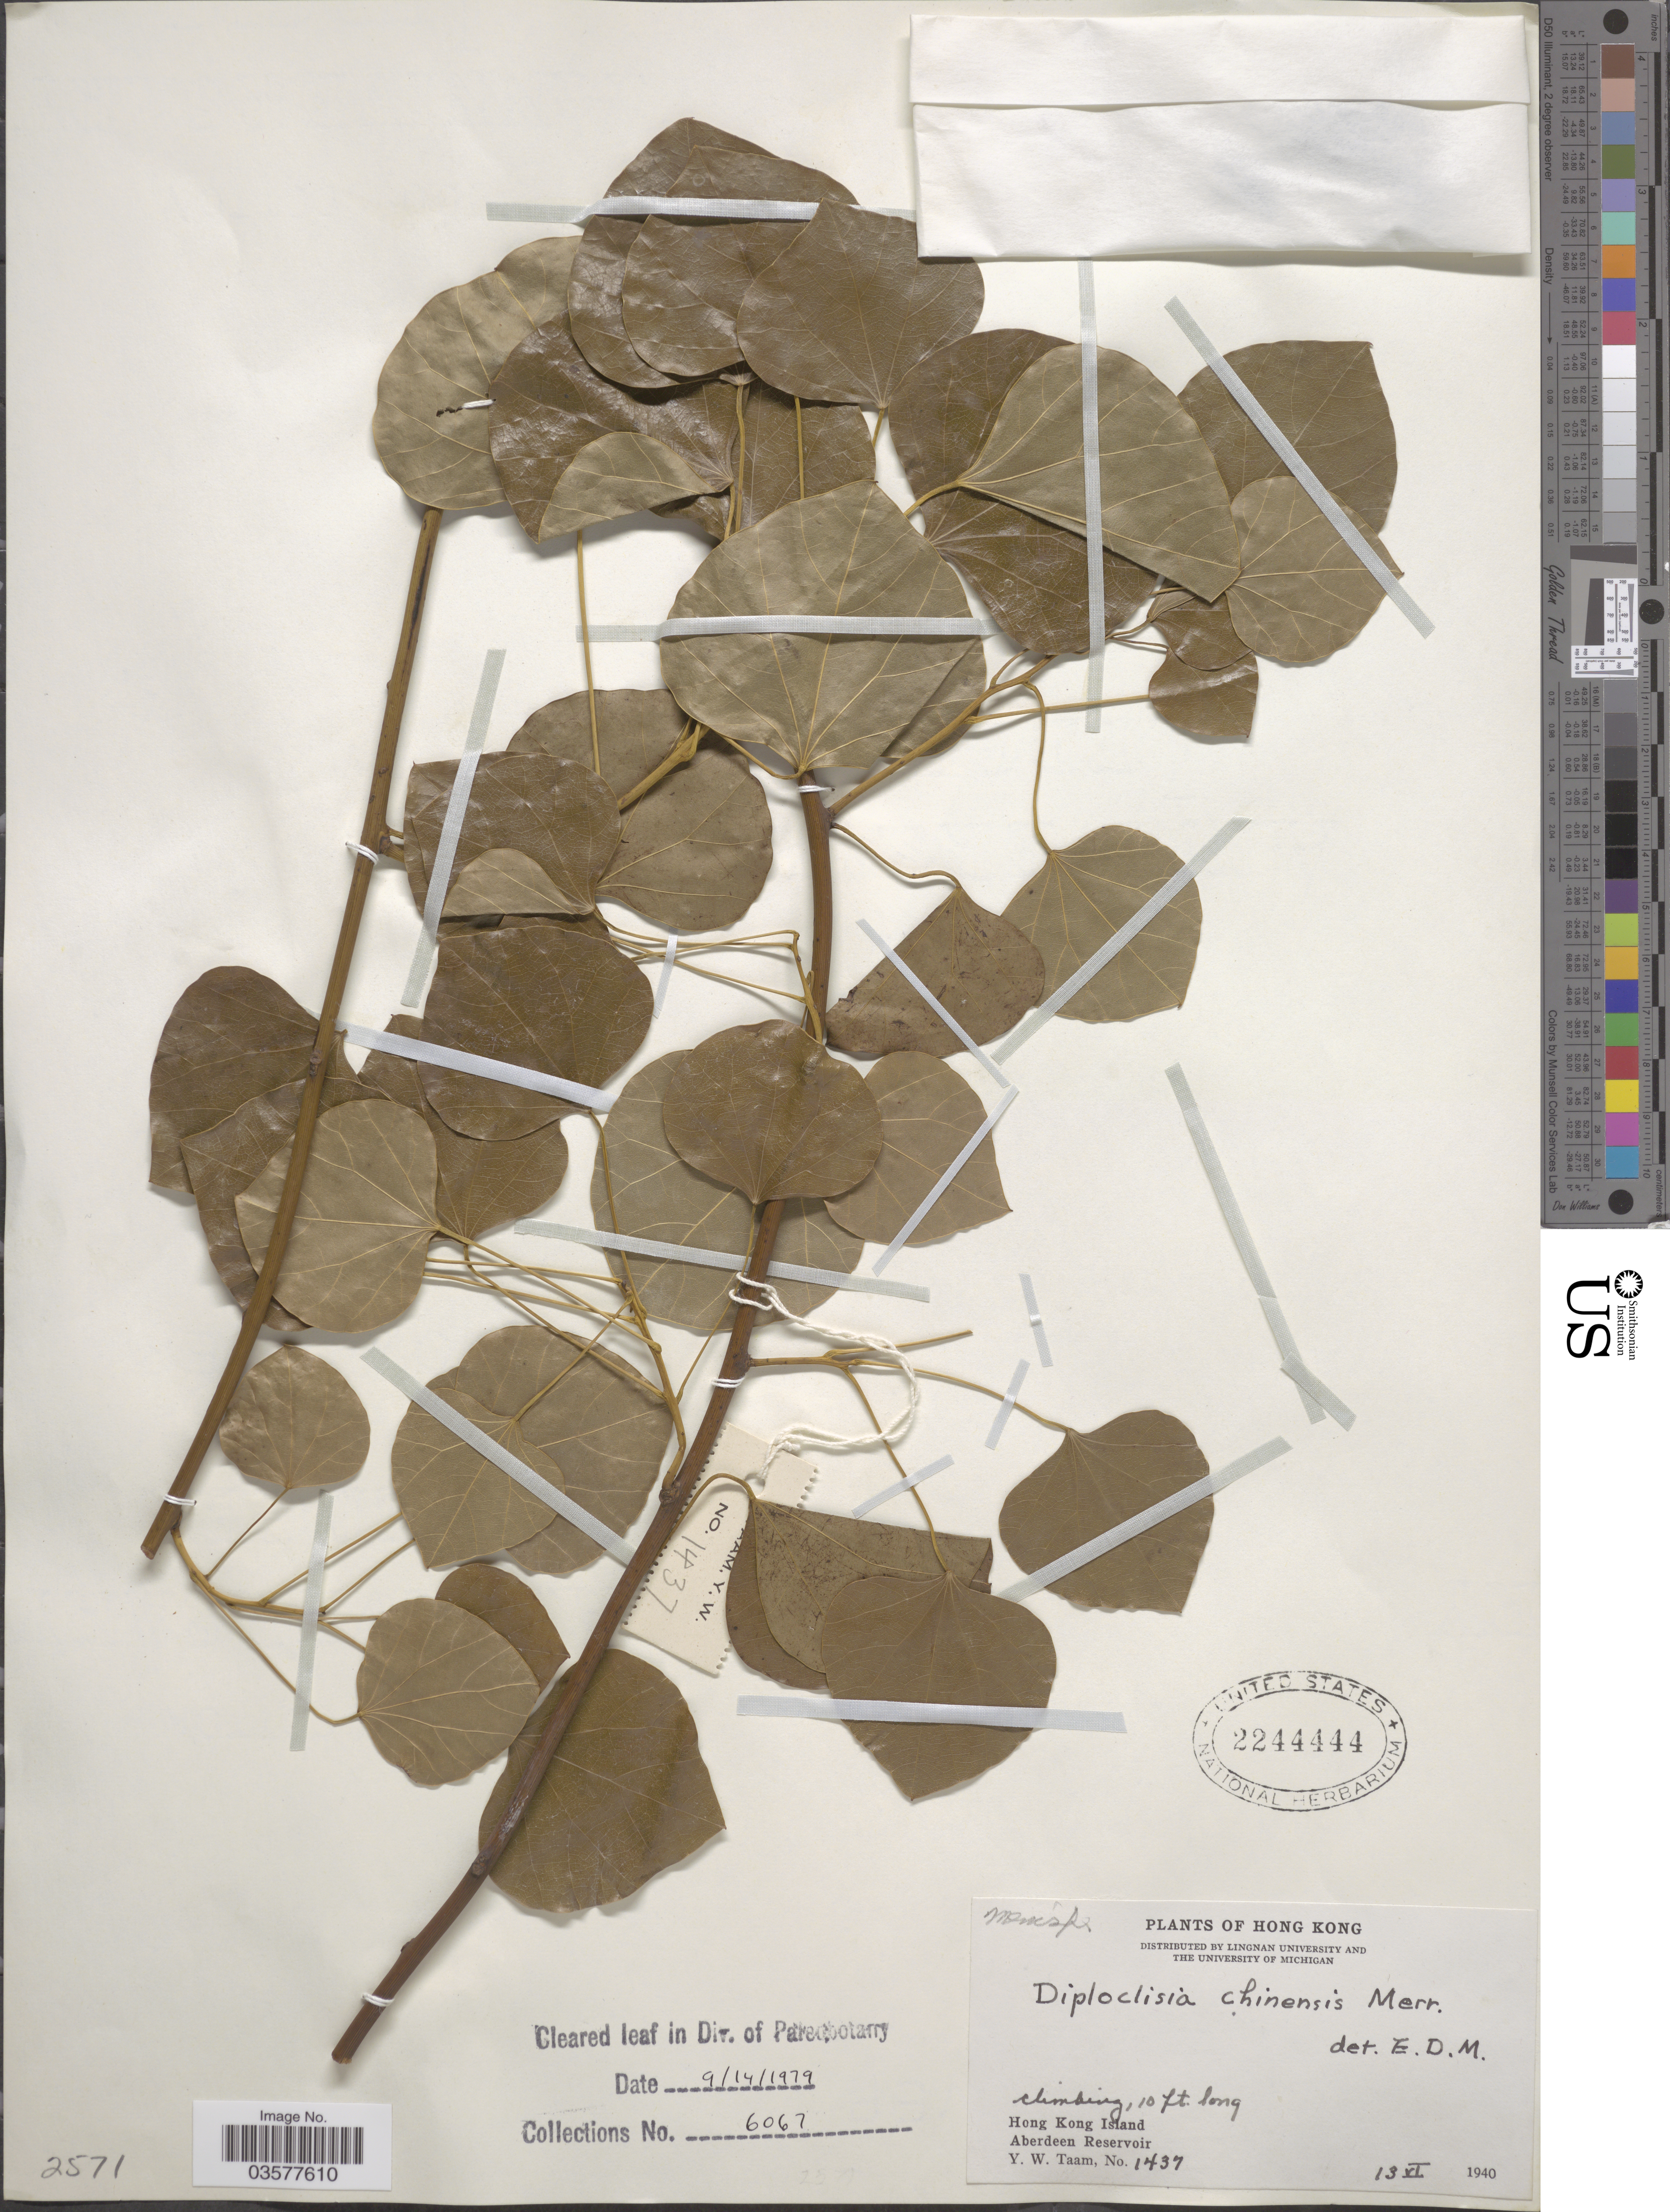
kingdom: Plantae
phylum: Tracheophyta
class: Magnoliopsida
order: Ranunculales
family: Menispermaceae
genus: Diploclisia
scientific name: Diploclisia chinensis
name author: Merr.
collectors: Y. W. Taam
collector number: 1437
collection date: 1940-06-13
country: China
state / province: Hong Kong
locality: Hong Kong Island. Aberdeen Reservoir.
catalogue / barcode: US 2244444